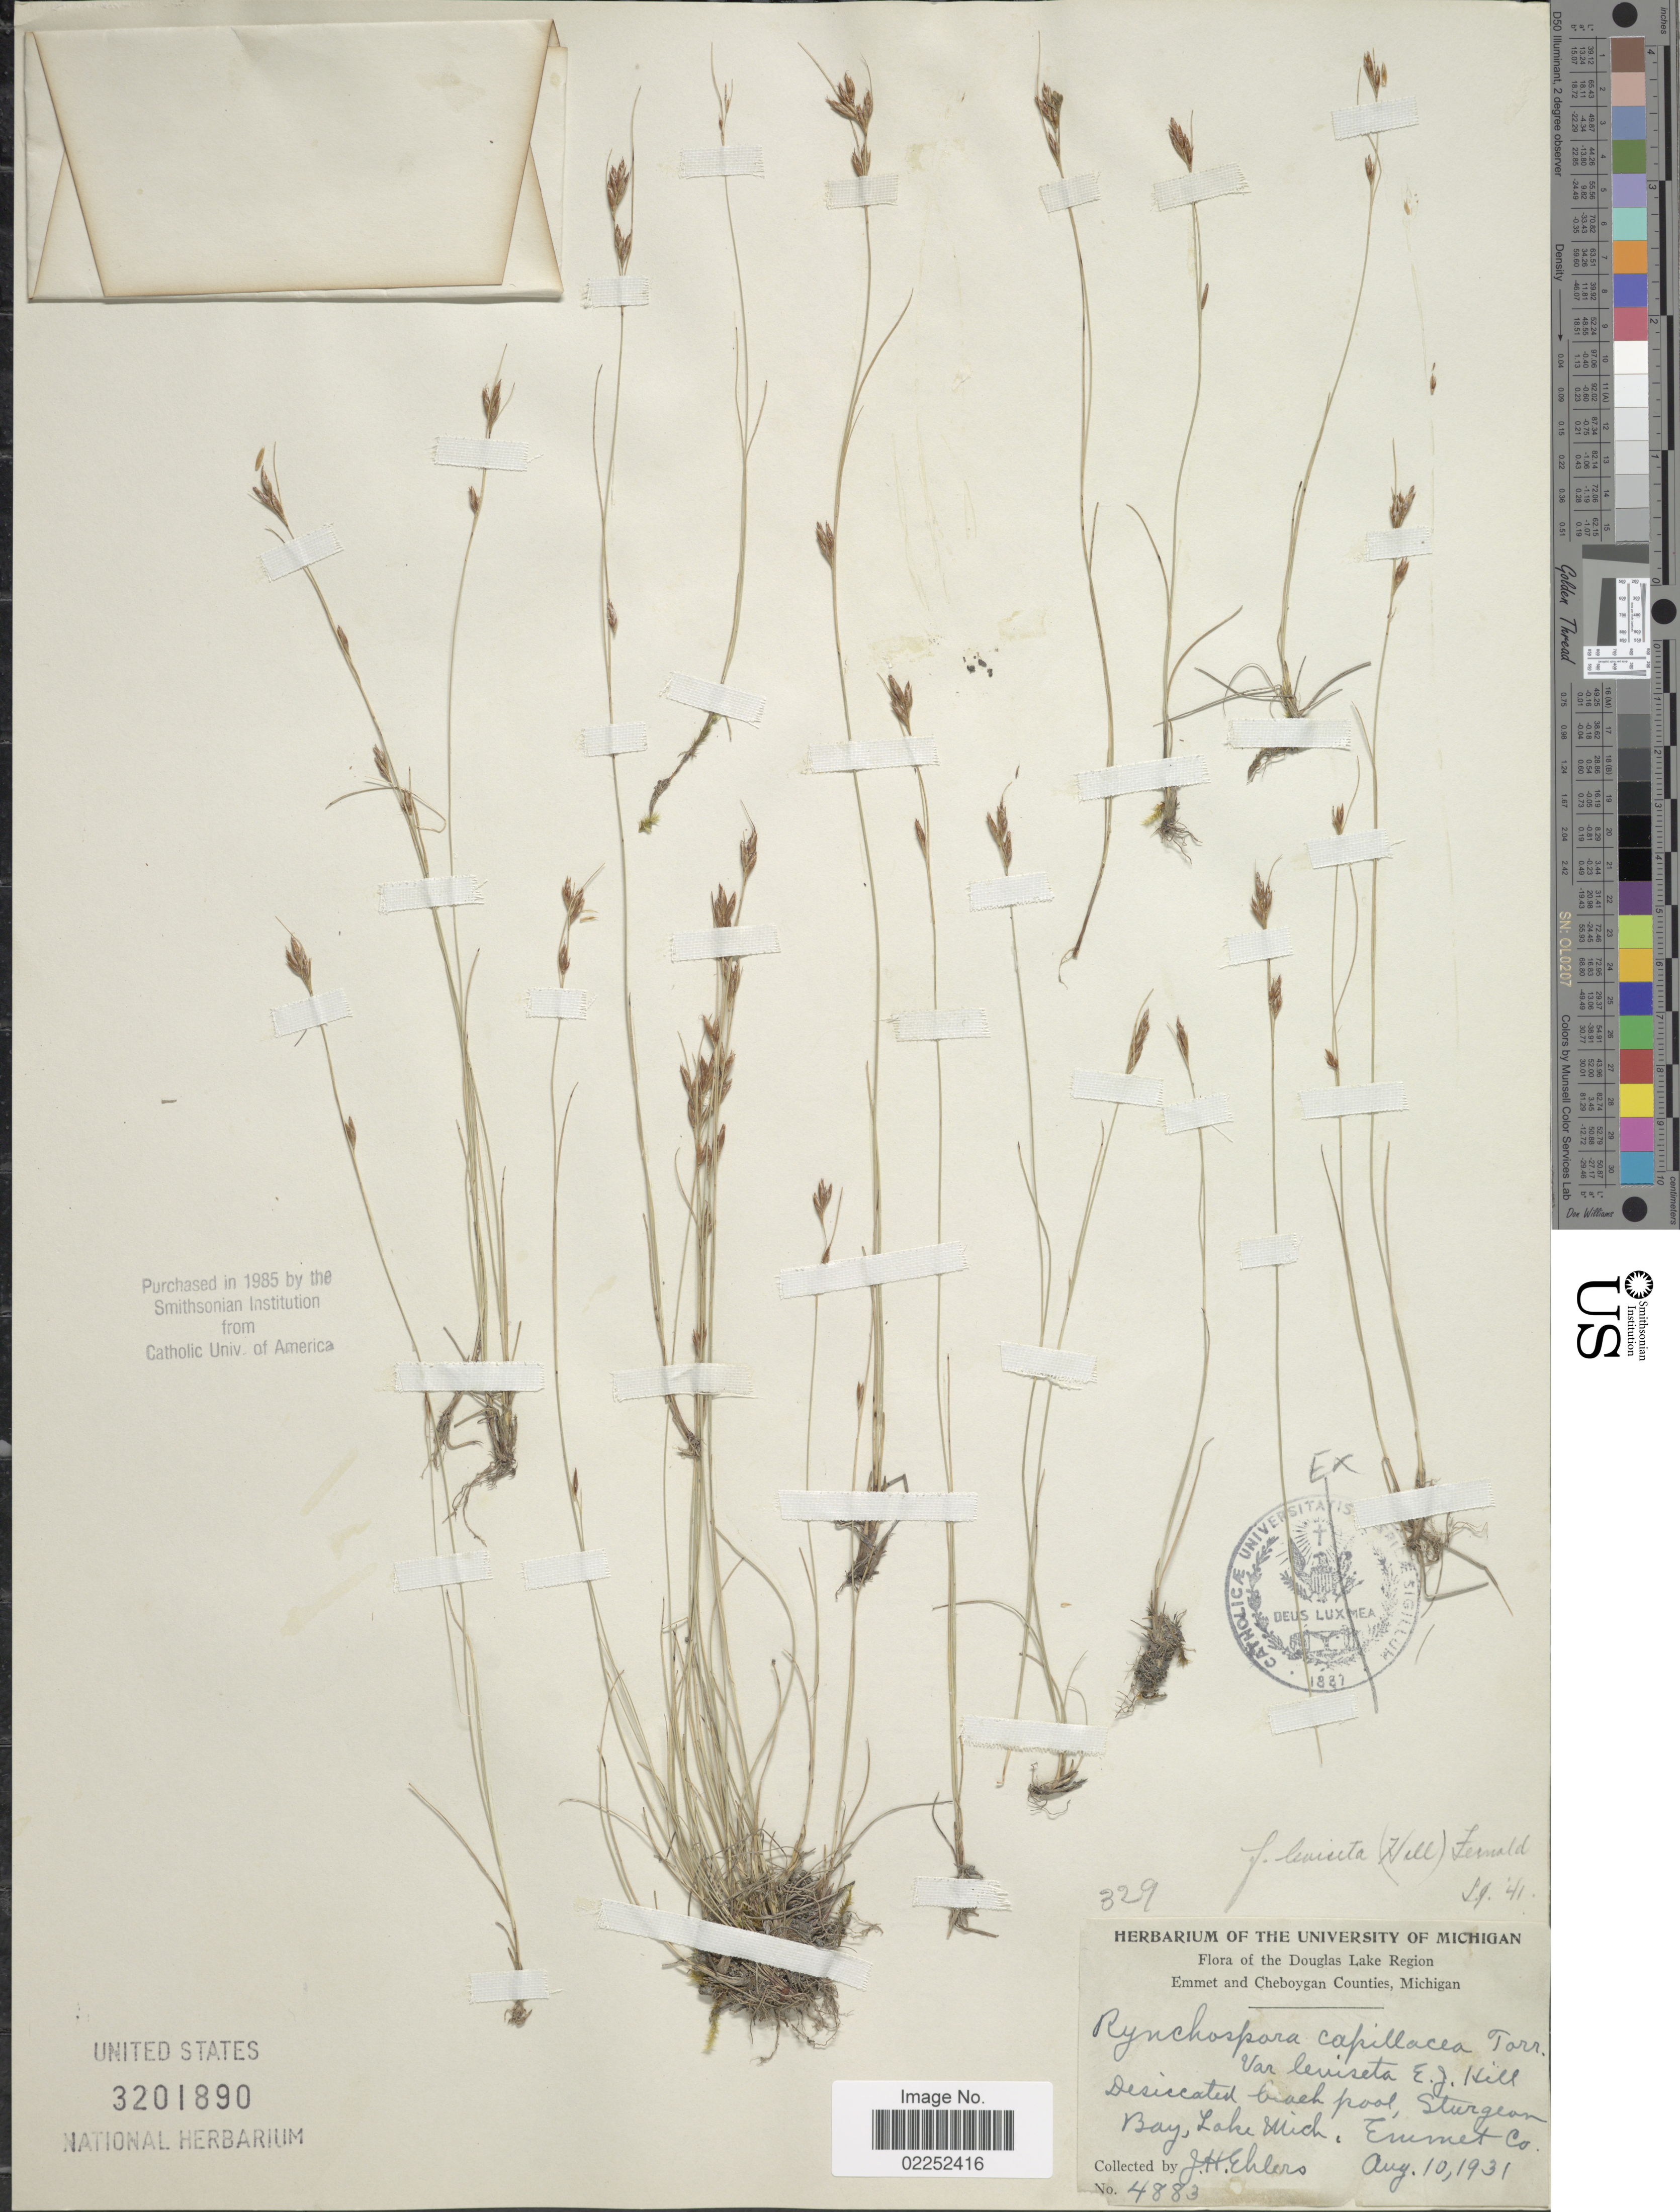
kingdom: Plantae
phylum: Tracheophyta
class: Liliopsida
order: Poales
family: Cyperaceae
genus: Rhynchospora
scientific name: Rhynchospora capillacea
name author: Torr.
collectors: J. H. Ehlers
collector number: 4883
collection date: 1931-08-10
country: United States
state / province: Michigan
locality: The Douglas Lake Region Emmet and Cheboygan Counties, Desicated beach pool, Sturgeon Bay, Lake, Emmet Co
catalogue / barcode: US 3201890